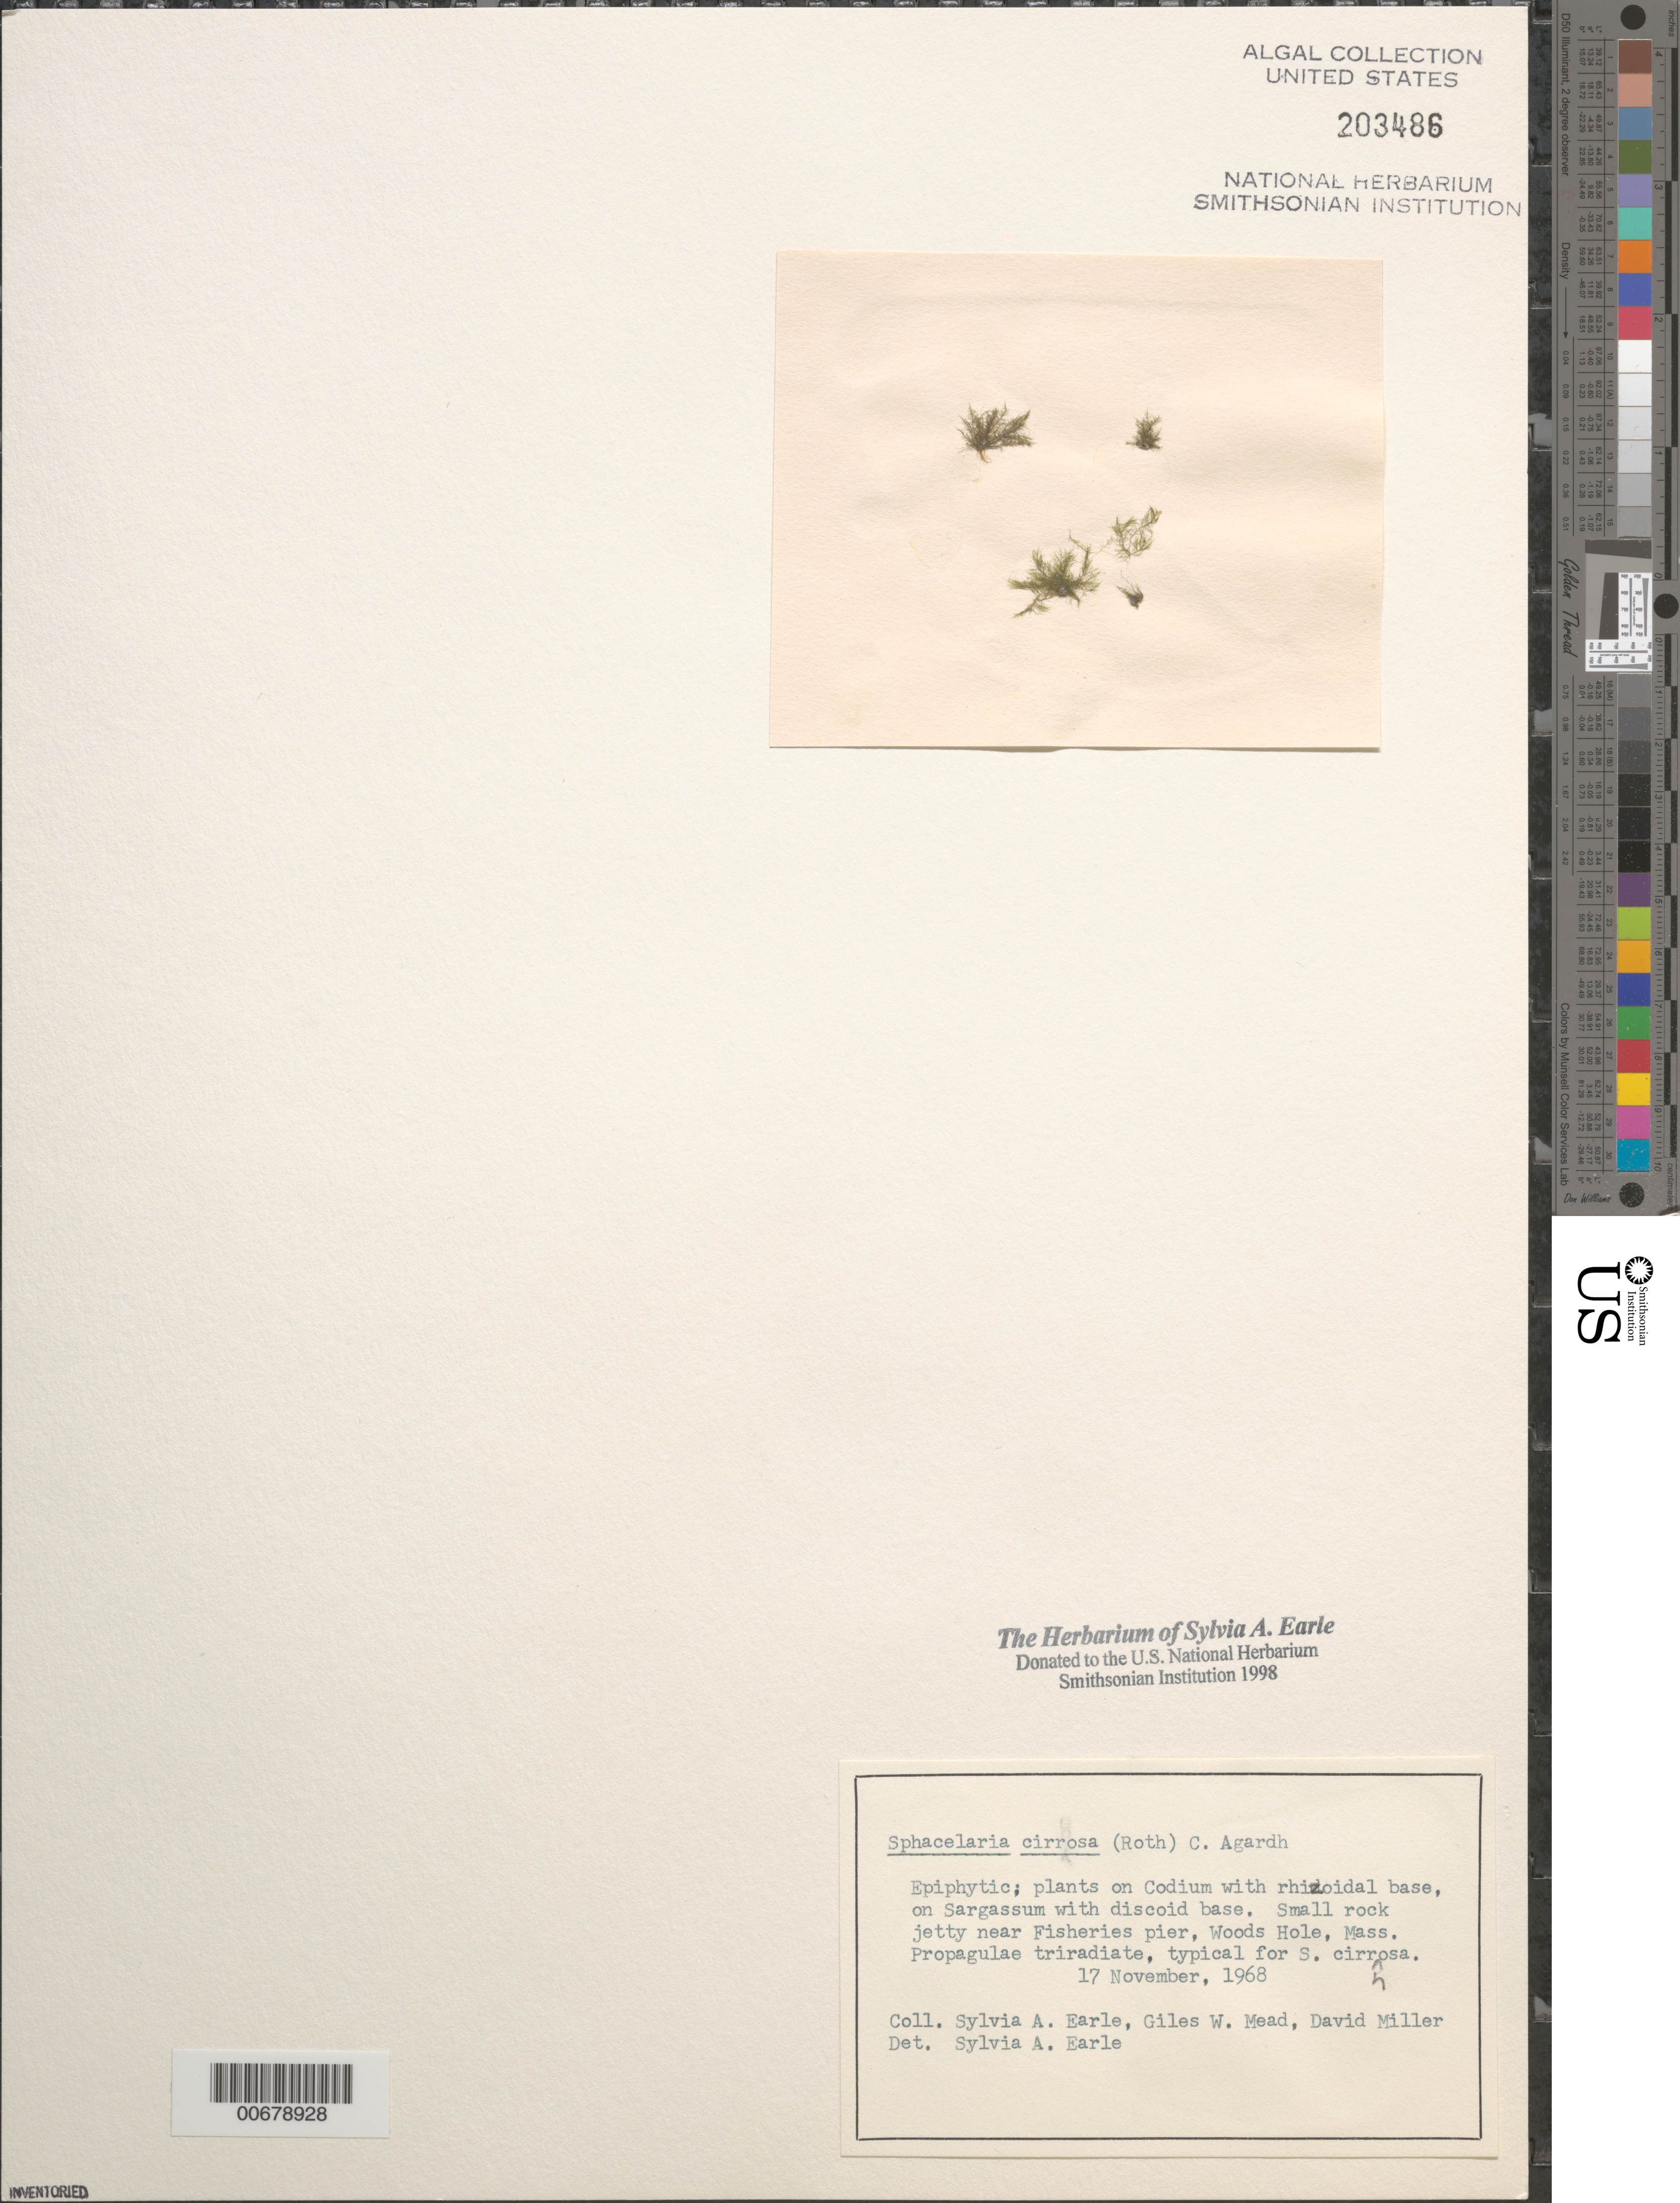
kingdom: Chromista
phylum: Ochrophyta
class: Phaeophyceae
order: Sphacelariales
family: Sphacelariaceae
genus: Sphacelaria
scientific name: Sphacelaria cirrosa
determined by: Earle, S. A.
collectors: S. A. Earle, G. W. Mead & D. Miller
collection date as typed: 17 Nov 1968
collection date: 1968-11-17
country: United States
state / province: Massachusetts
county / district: Barnstable County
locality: Woods Hole, jetty near Fisheries pier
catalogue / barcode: US 203486